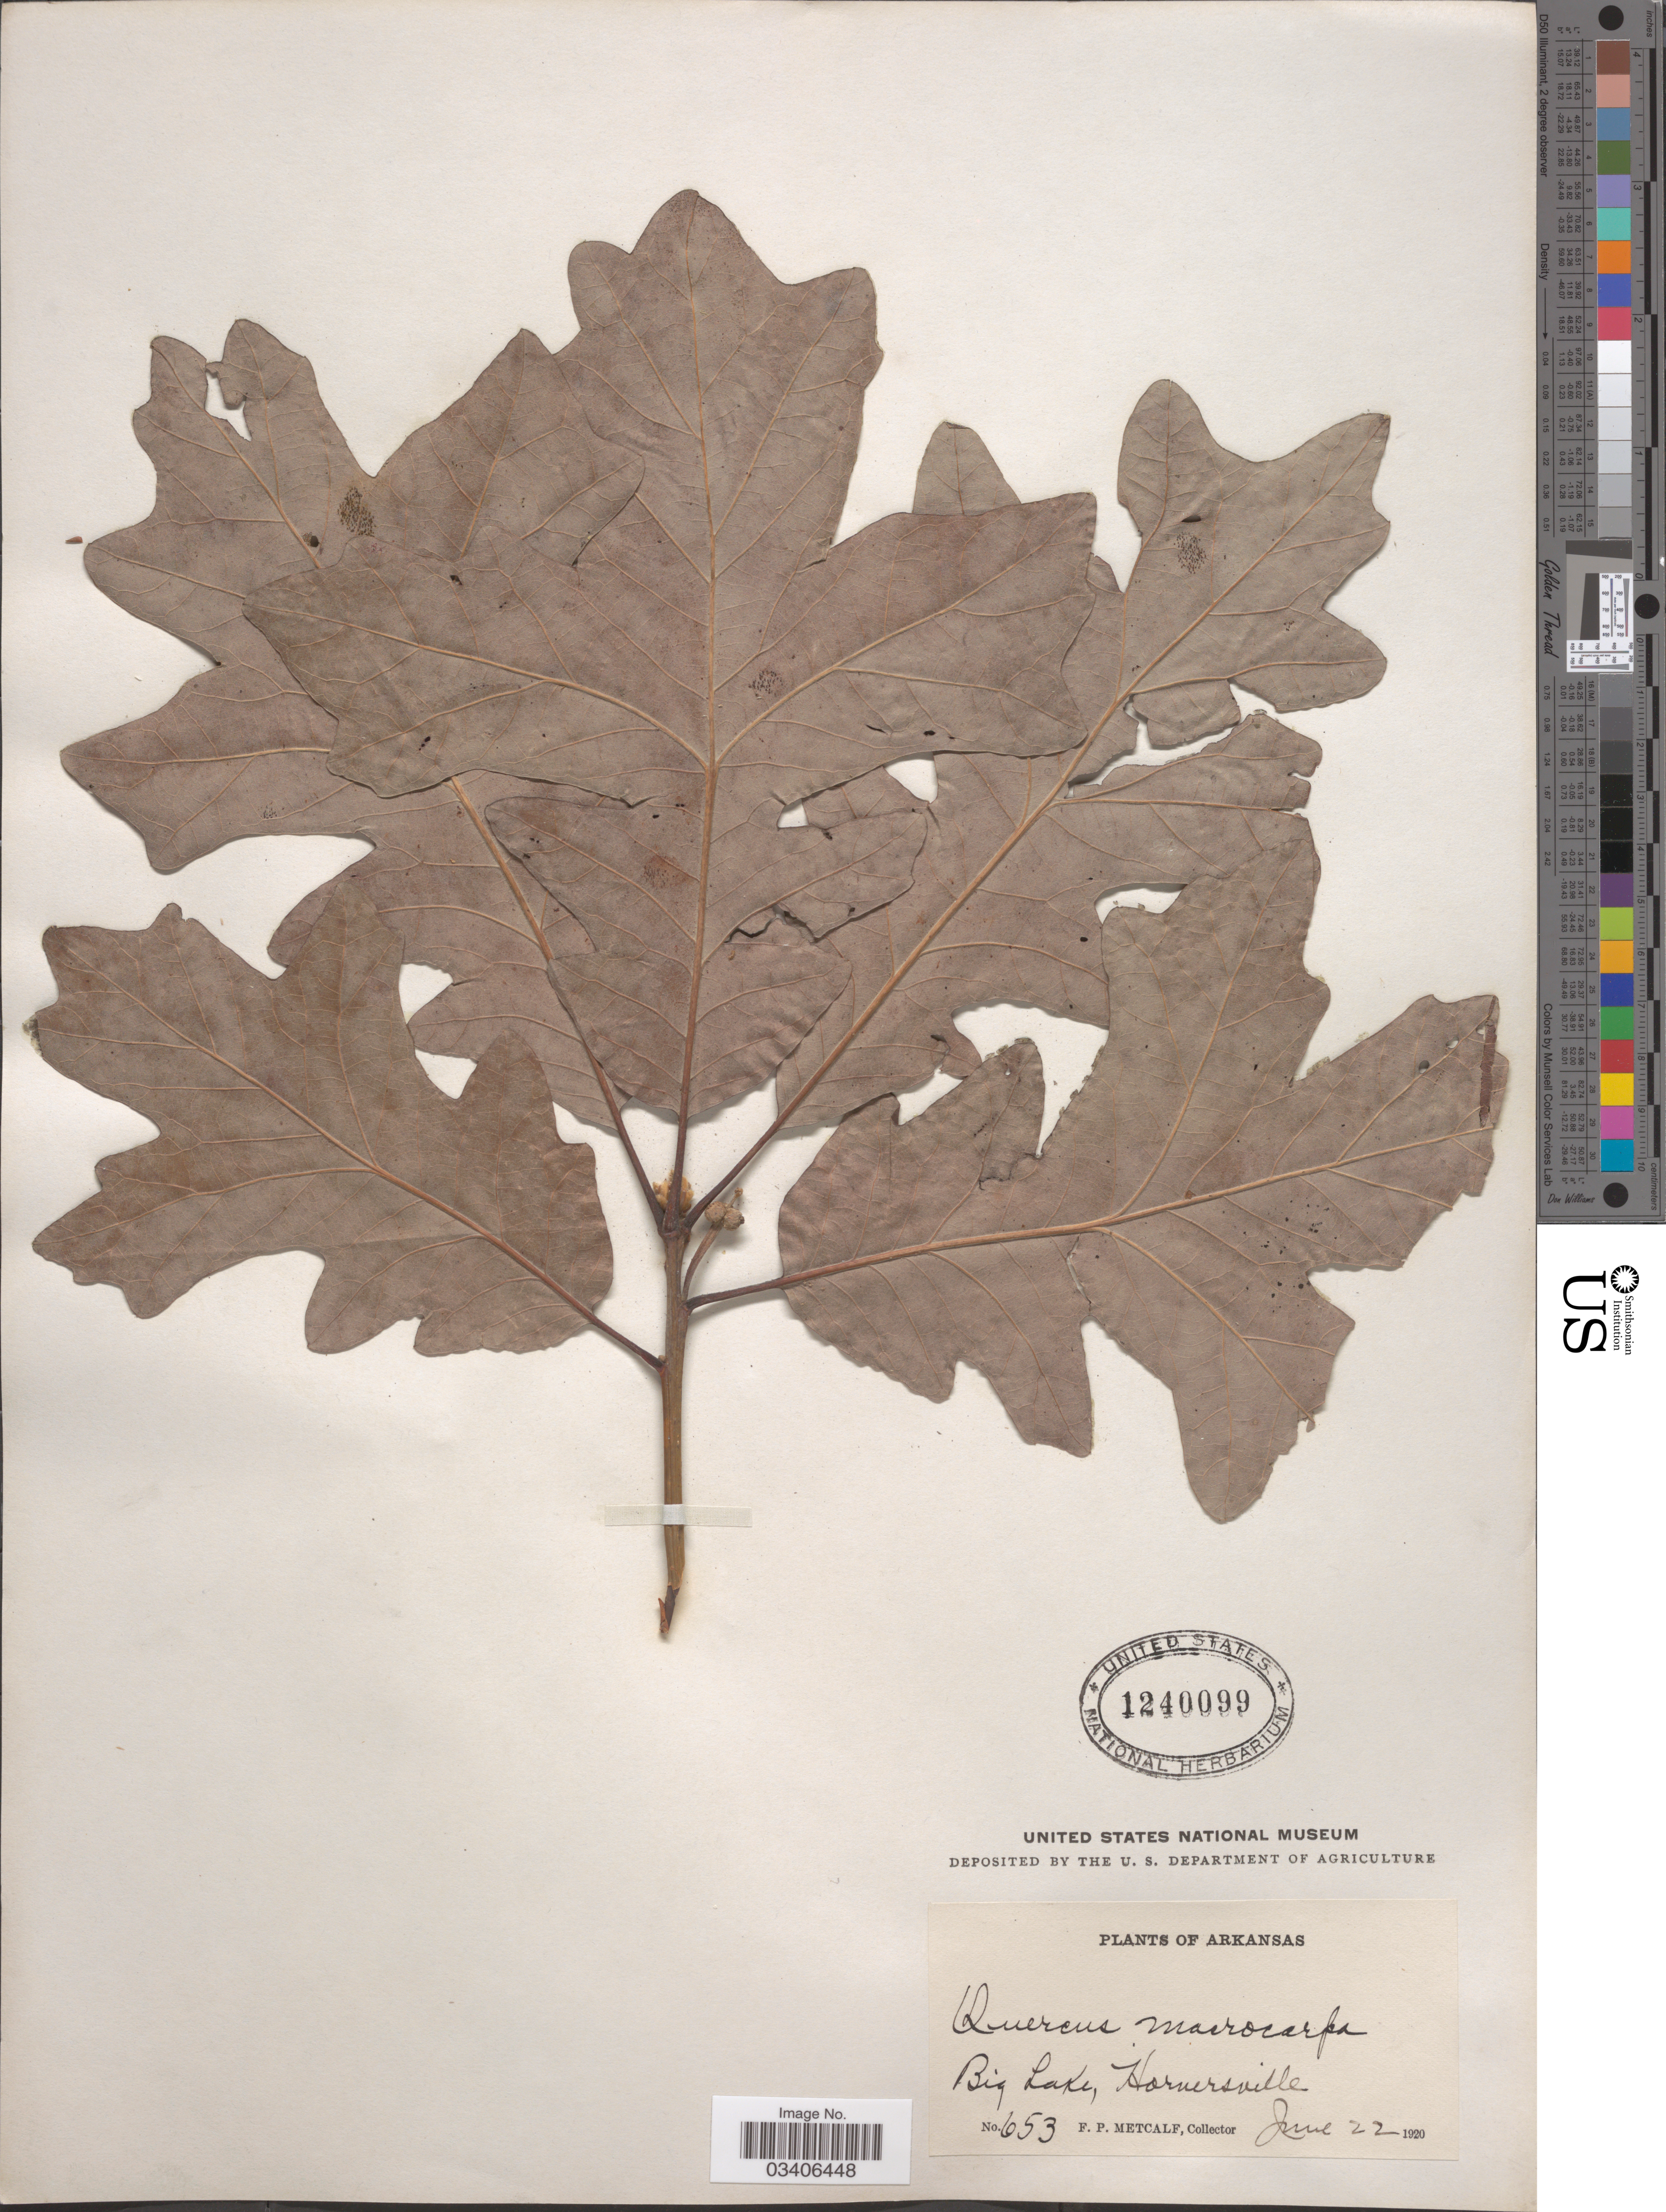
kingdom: Plantae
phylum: Tracheophyta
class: Magnoliopsida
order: Fagales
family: Fagaceae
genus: Quercus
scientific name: Quercus macrocarpa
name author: Michx.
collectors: F. Metcalf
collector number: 653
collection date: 1920-06-22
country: United States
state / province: Arkansas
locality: Big Lake, Hornersville.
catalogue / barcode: US 1240099